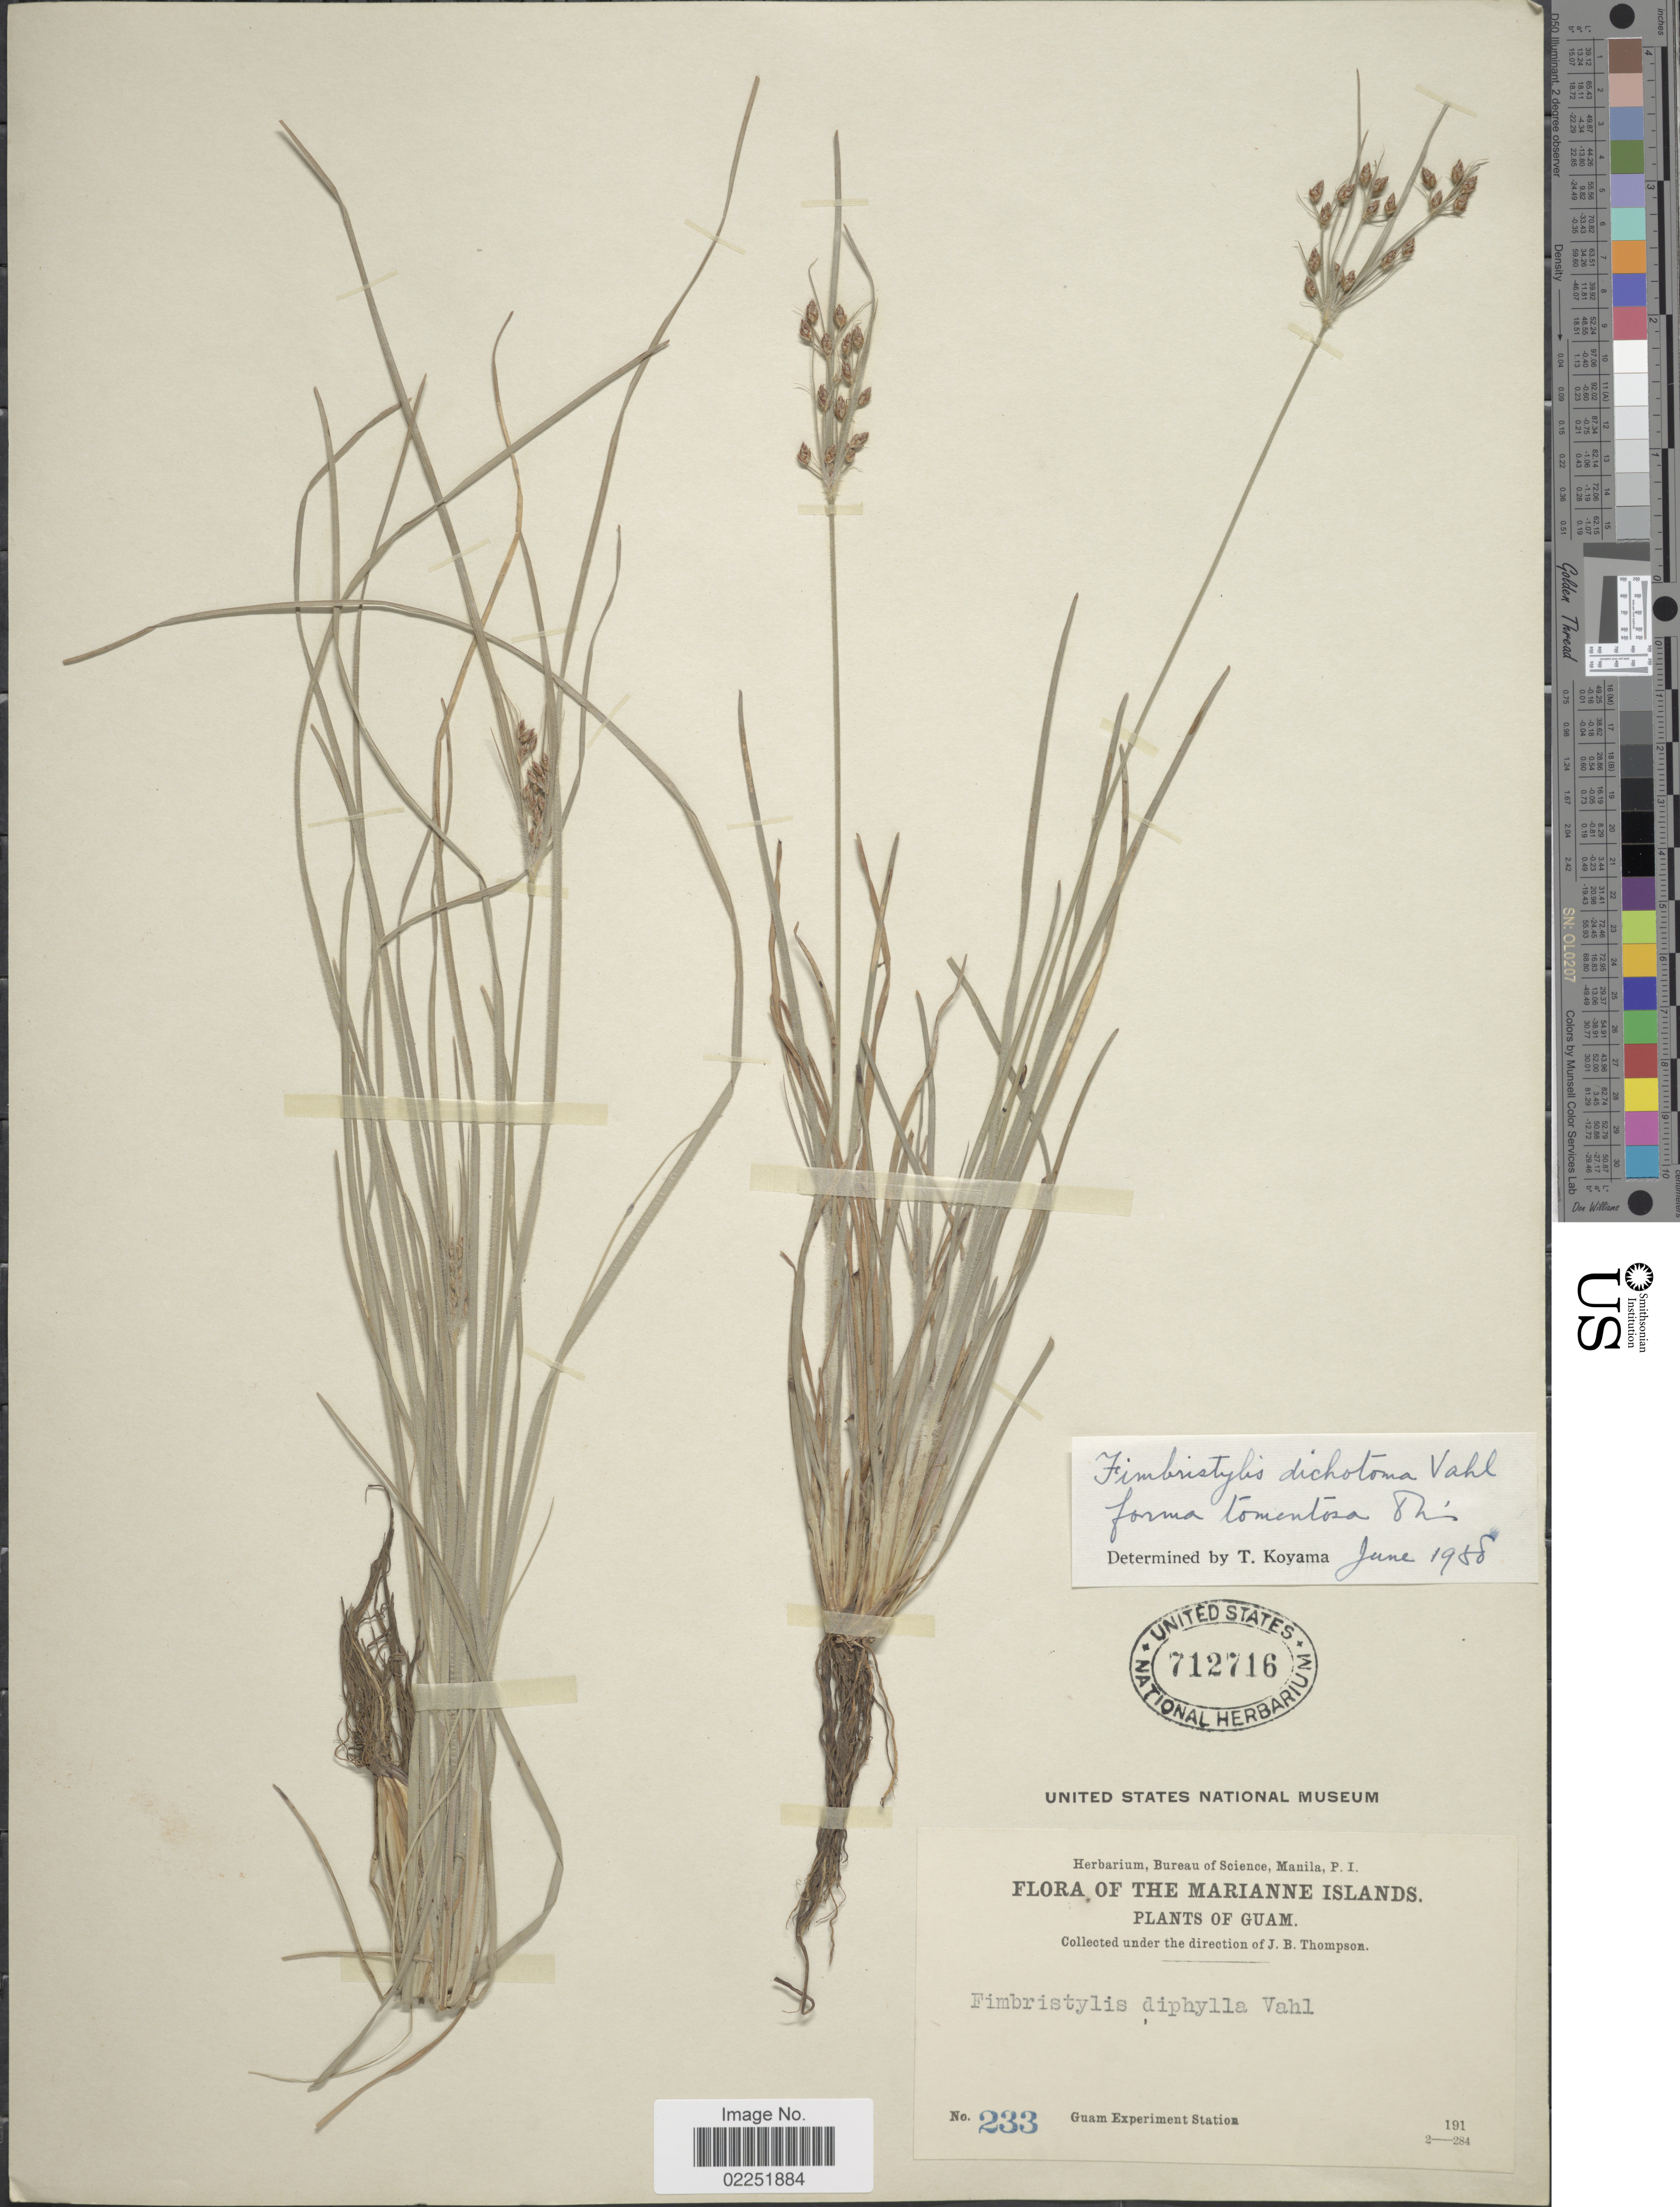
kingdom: Plantae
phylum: Tracheophyta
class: Liliopsida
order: Poales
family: Cyperaceae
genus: Fimbristylis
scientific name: Fimbristylis dichotoma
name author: (L.) Vahl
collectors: Guam Exp. Sta.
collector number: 233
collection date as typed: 191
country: Guam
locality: The Marianne Islands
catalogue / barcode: US 712716